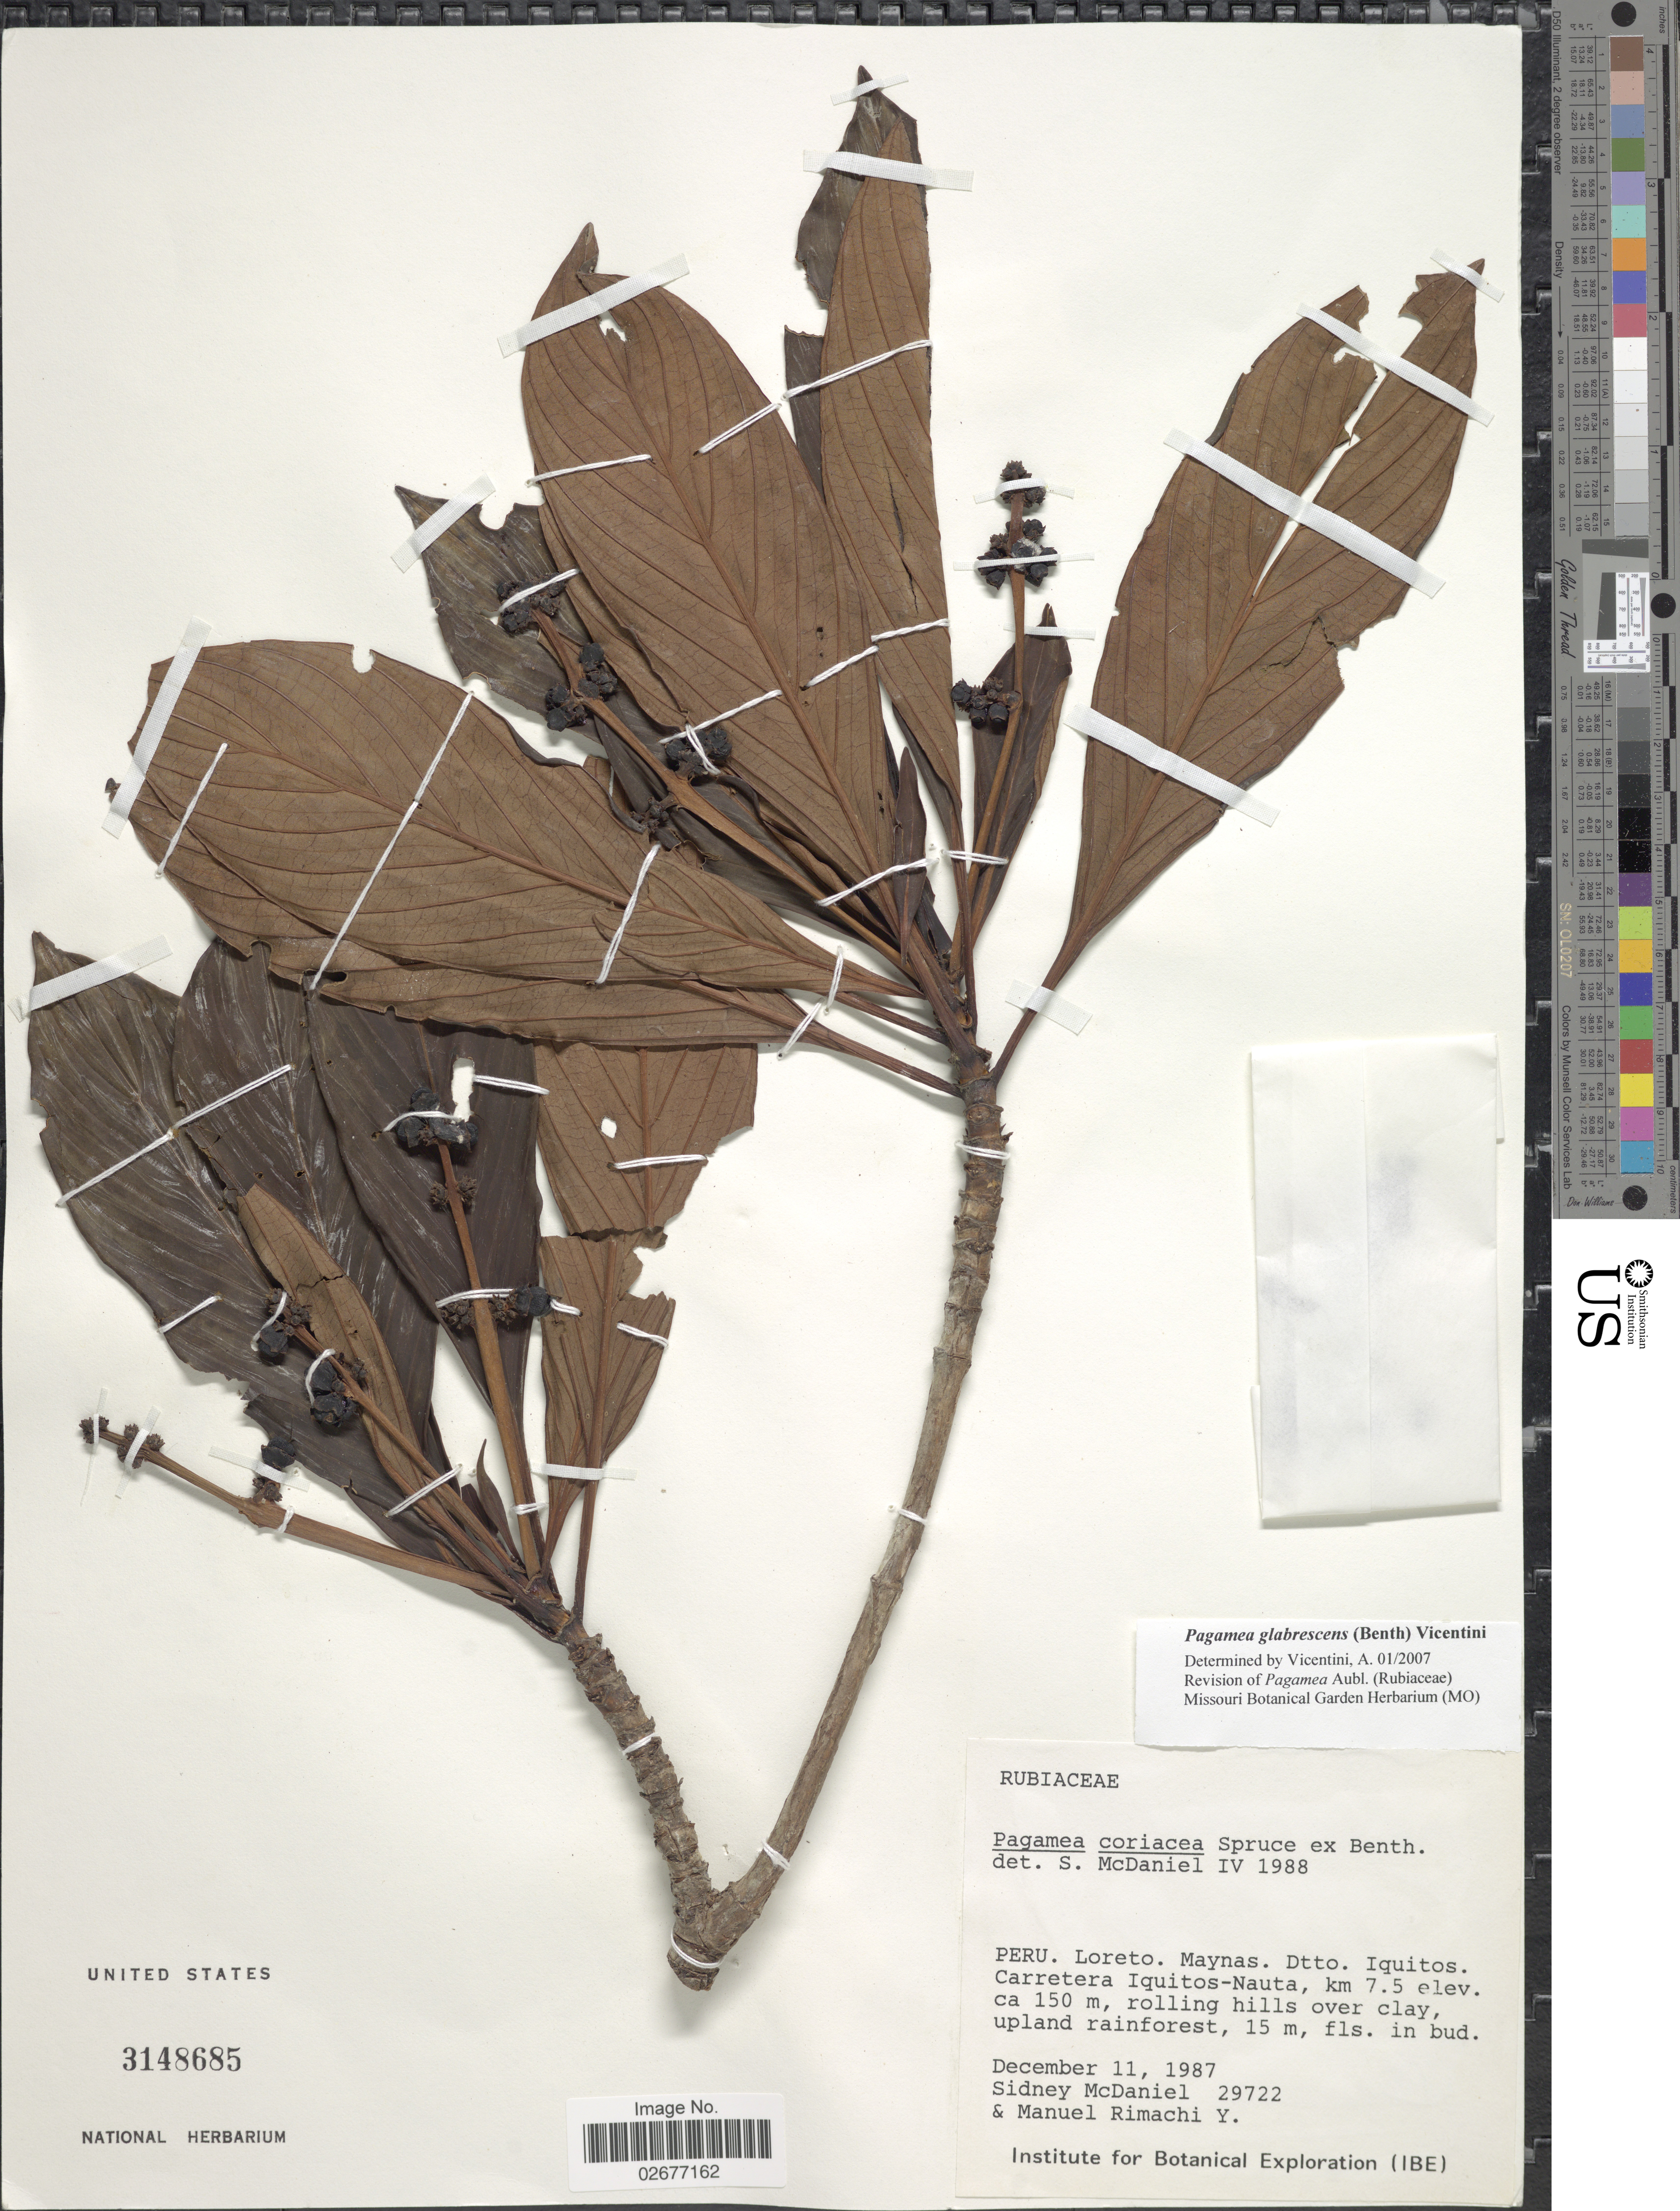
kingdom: Plantae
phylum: Tracheophyta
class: Magnoliopsida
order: Gentianales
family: Rubiaceae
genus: Pagamea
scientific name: Pagamea glabrescens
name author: (Benth.) Vincent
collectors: S. McDaniel & M. Rimachi Y.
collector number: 29722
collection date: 1987-12-11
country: Peru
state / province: Loreto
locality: Peru, Loreto, Maynas, Dtto. Iquitos, Carretera Iquitos-Nauta, km 7.5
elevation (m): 150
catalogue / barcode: US 3148685